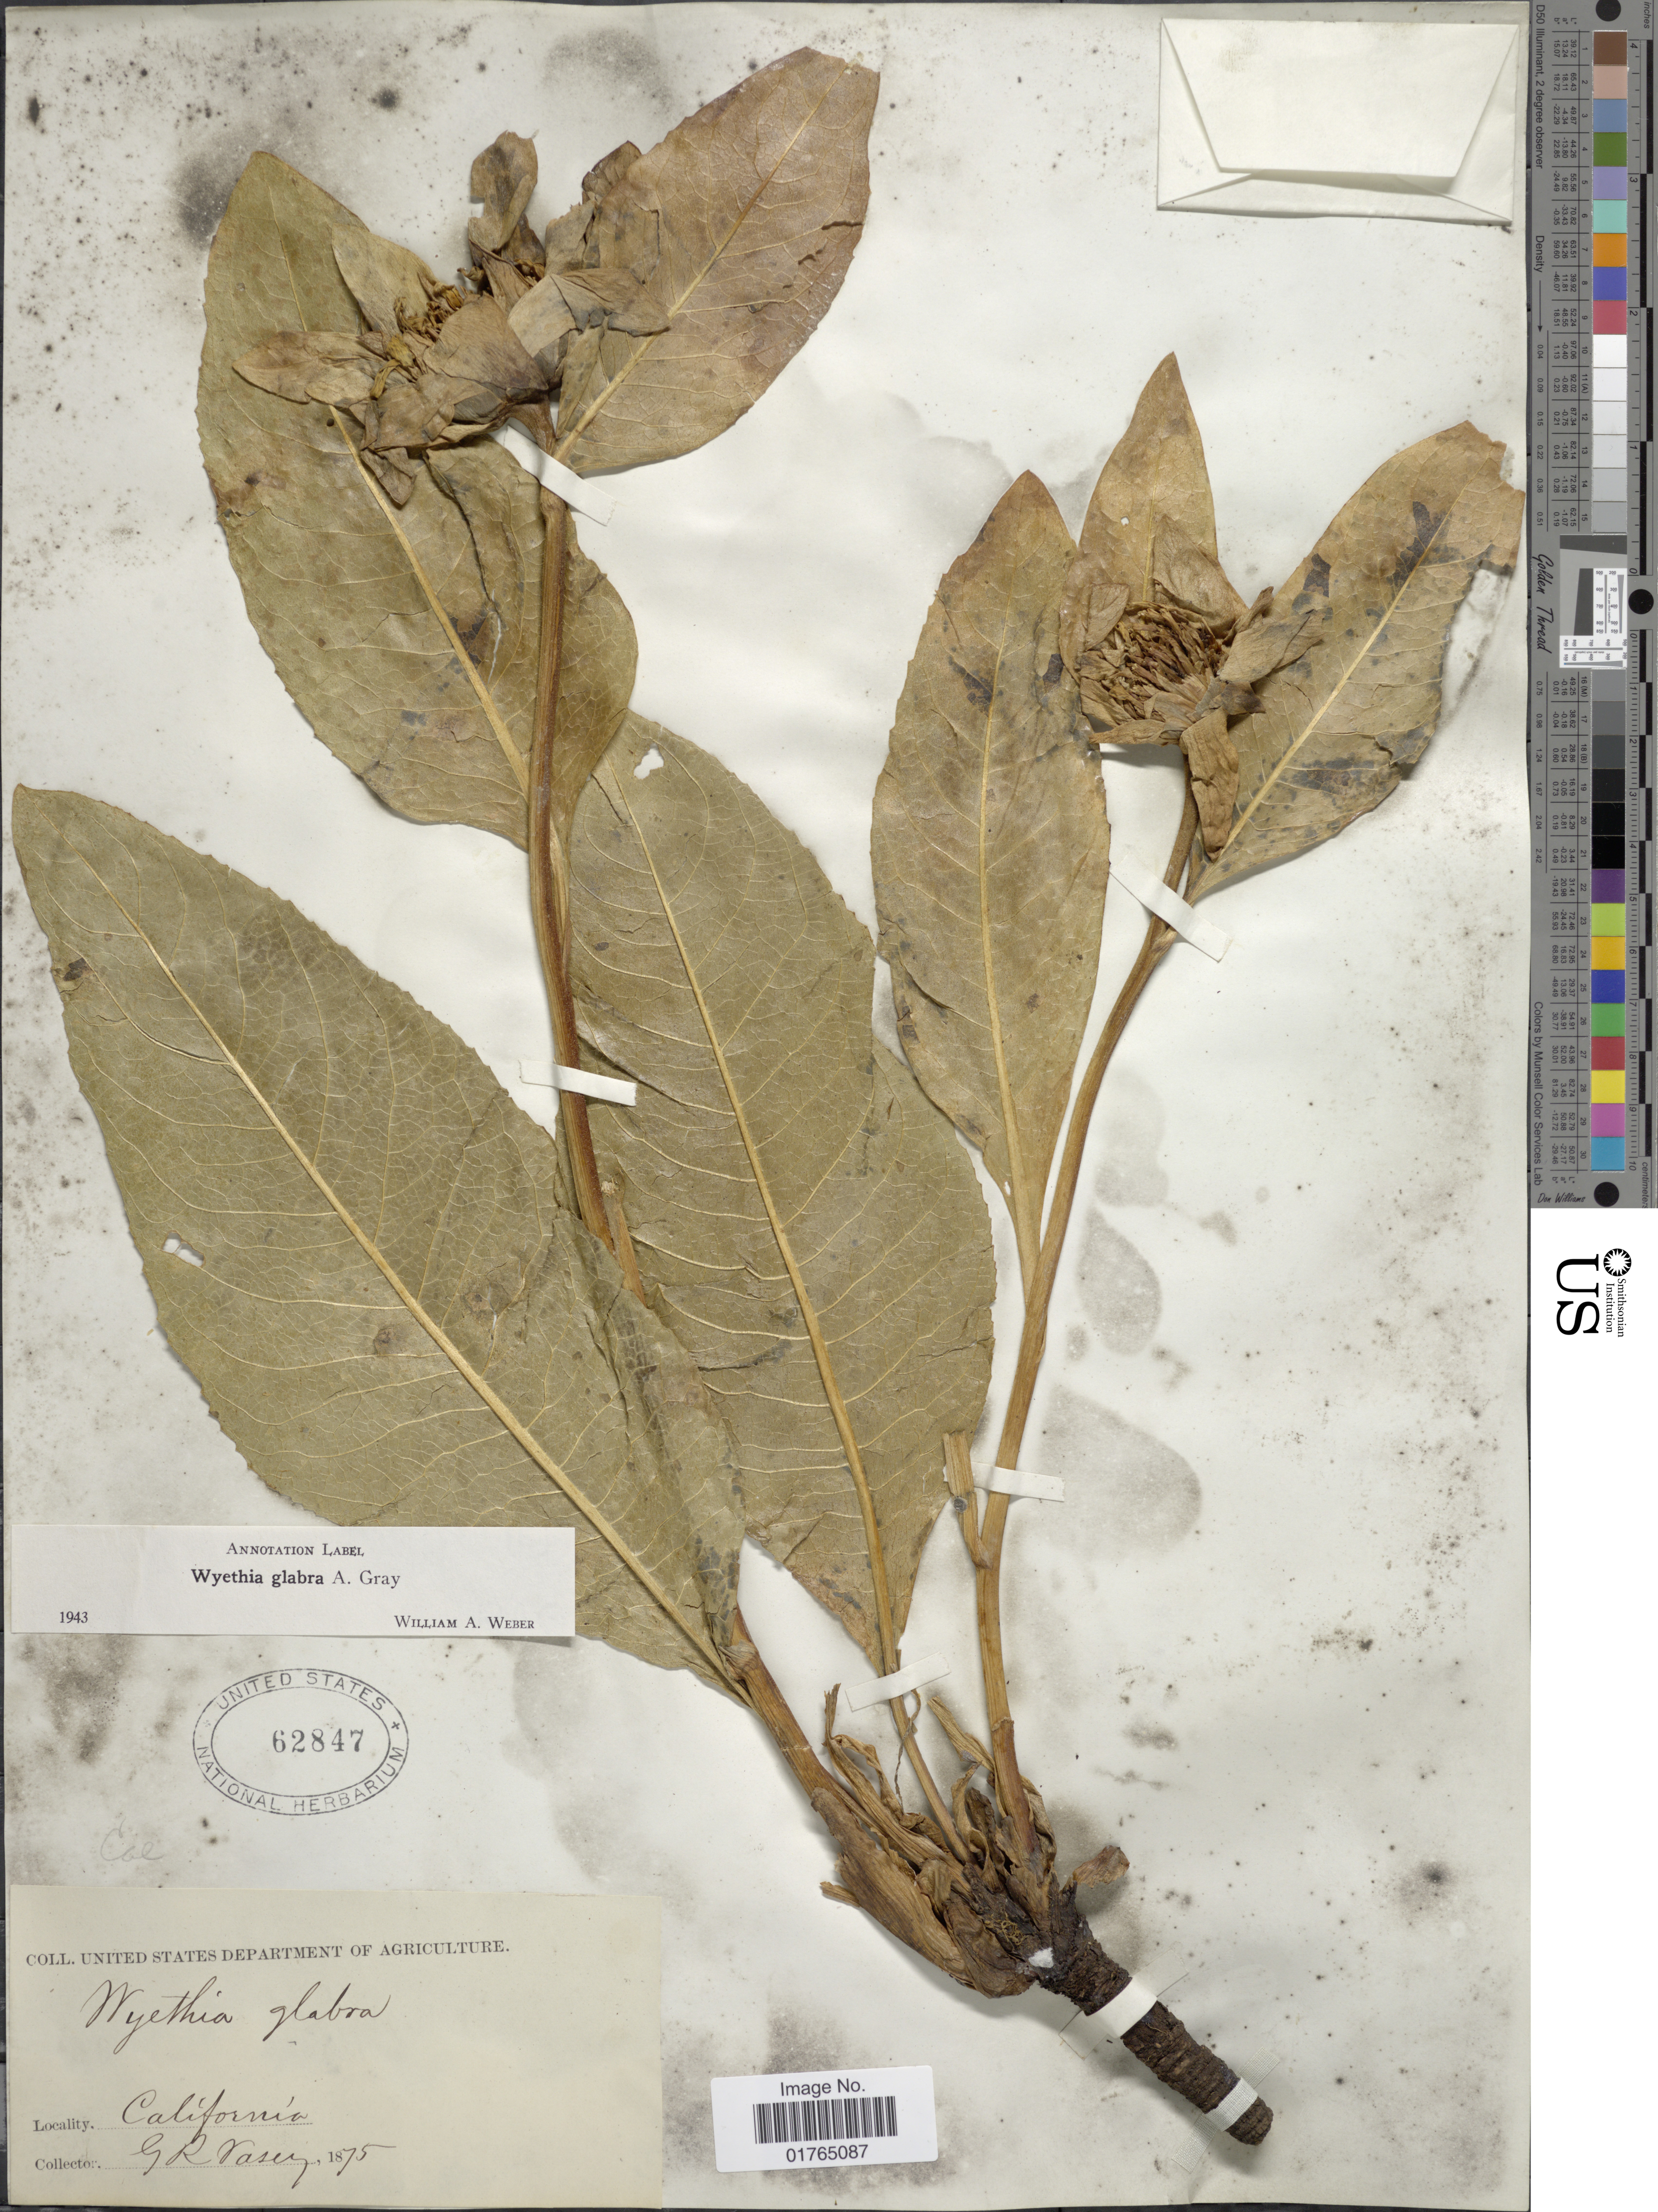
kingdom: Plantae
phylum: Tracheophyta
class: Magnoliopsida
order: Asterales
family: Asteraceae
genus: Wyethia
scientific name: Wyethia glabra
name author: A. Gray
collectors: G. R. Vasey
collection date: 1875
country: United States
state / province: California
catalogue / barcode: US 62847